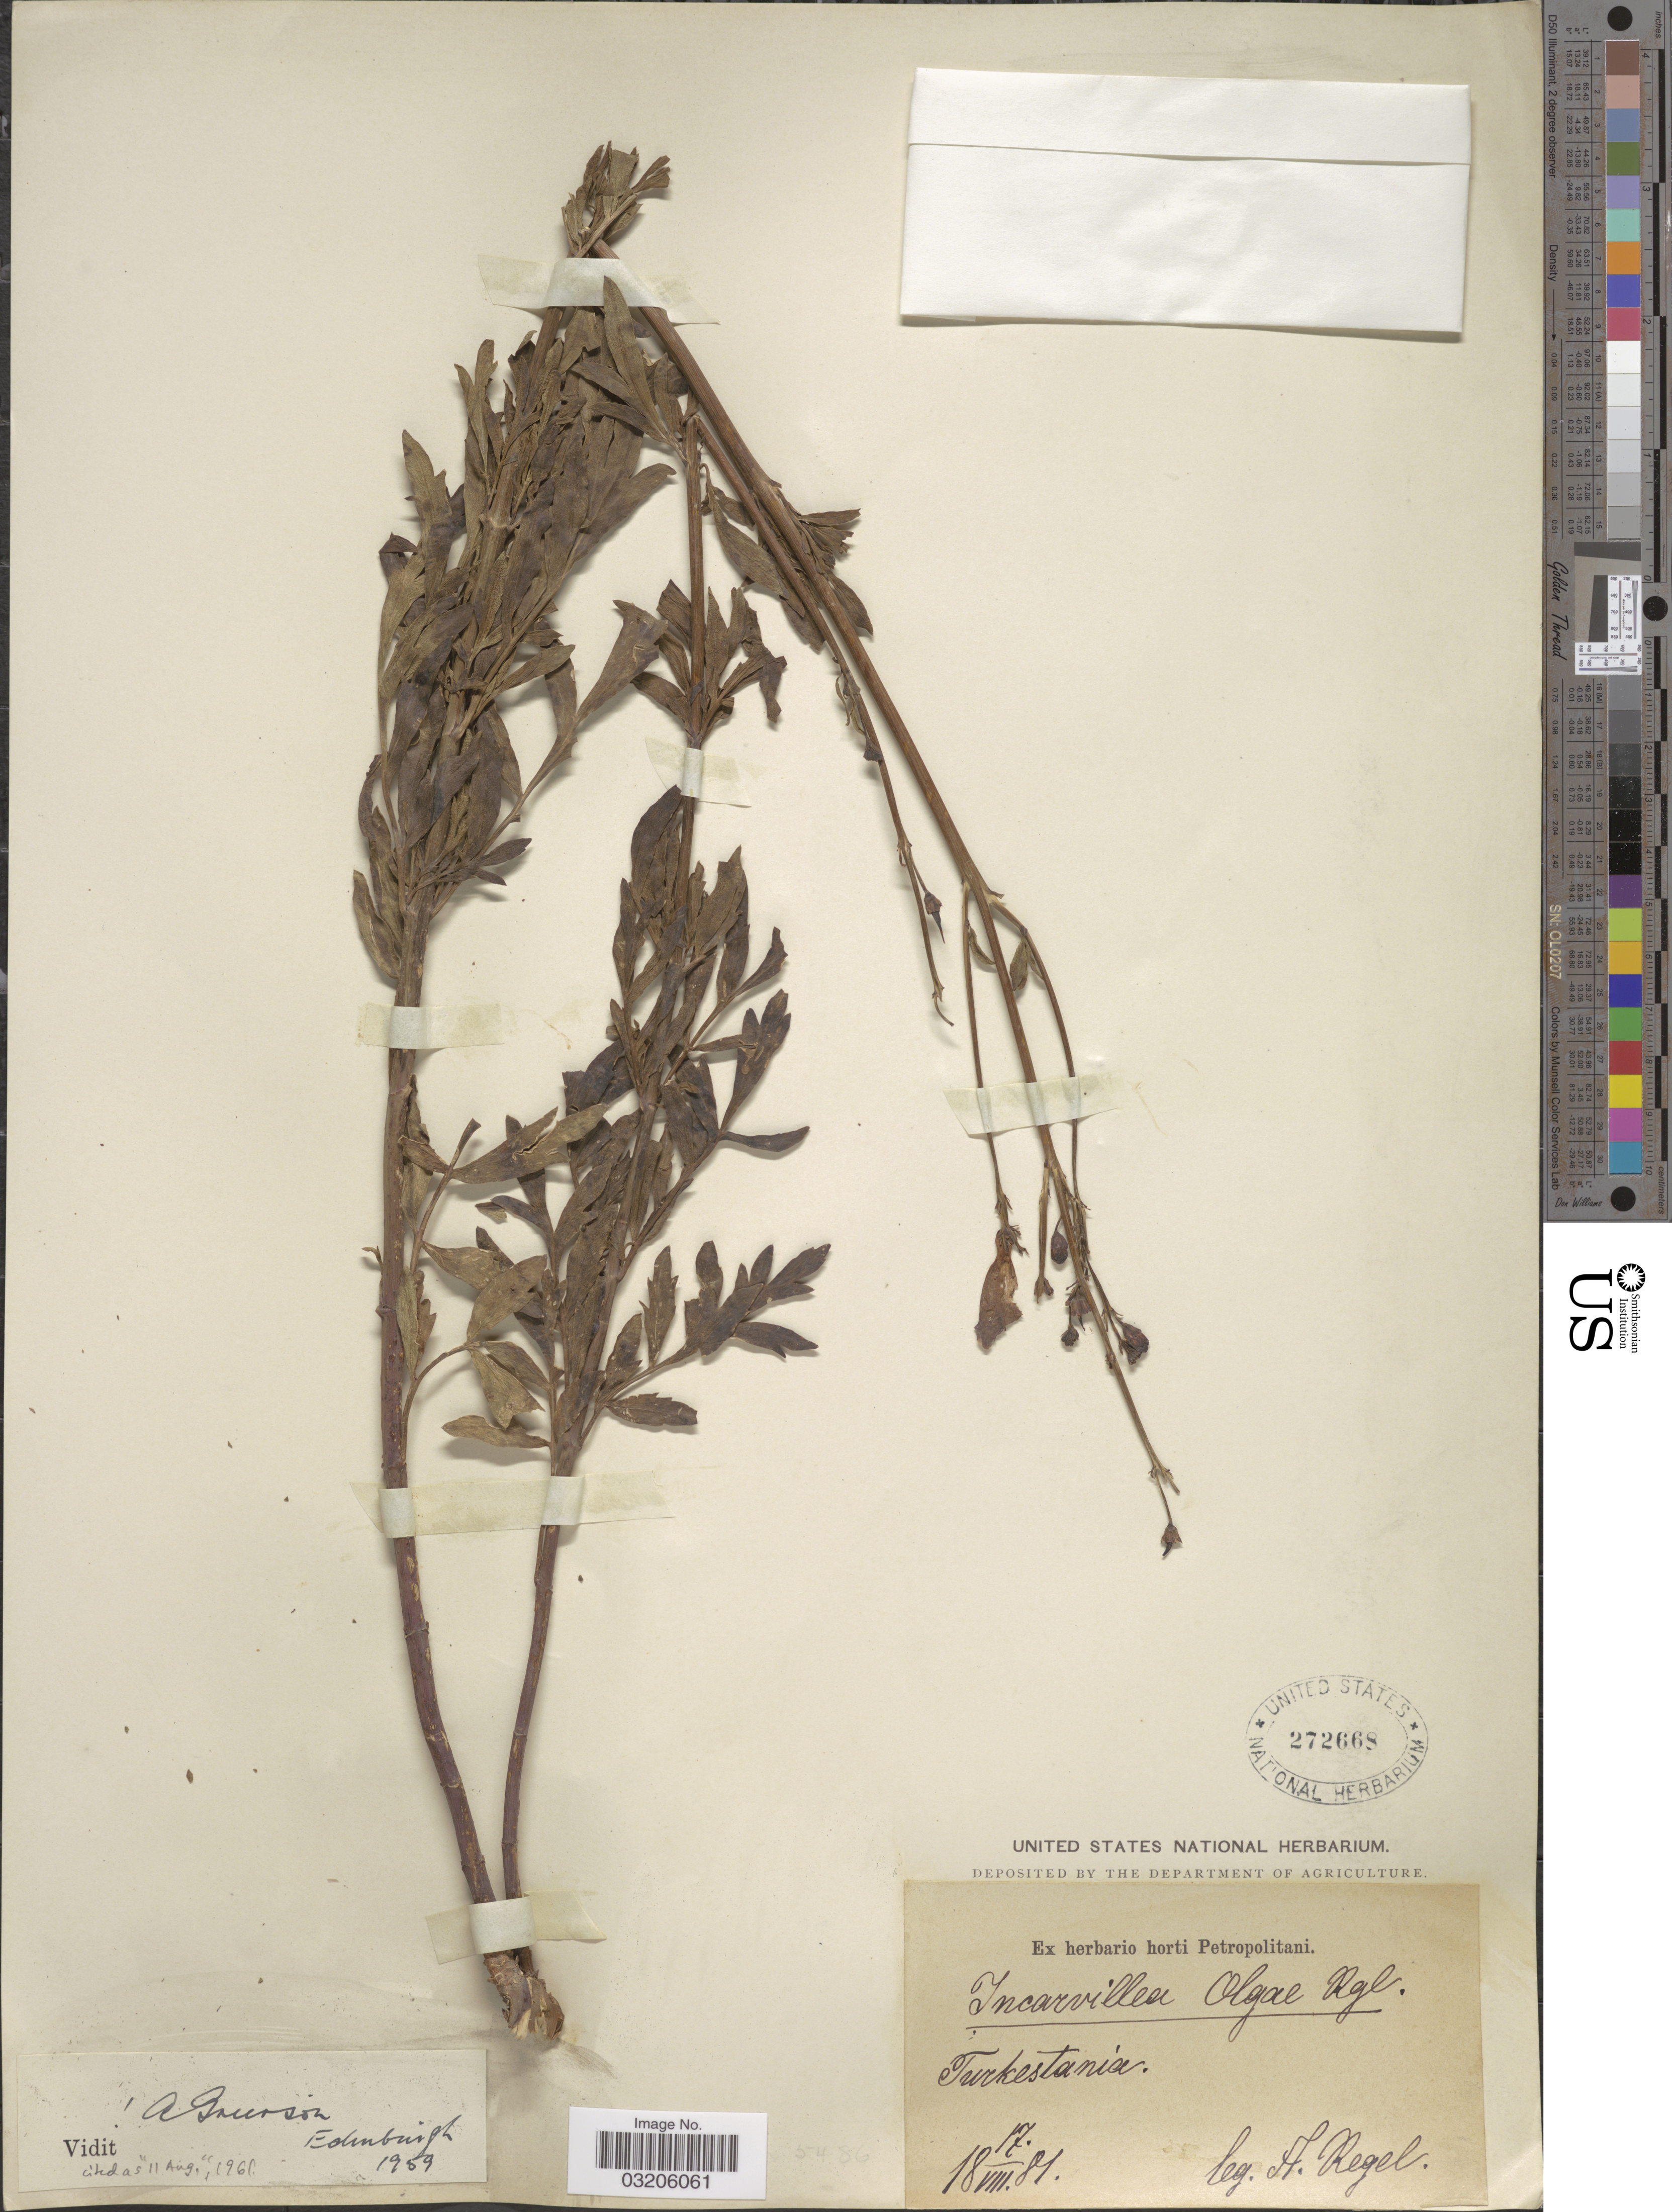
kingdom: Plantae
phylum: Tracheophyta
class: Magnoliopsida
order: Lamiales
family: Bignoniaceae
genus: Incarvillea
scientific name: Incarvillea olgae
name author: Regel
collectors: A. Regel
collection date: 1881-08-17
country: Kazakhstan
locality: Turkistan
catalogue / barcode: US 272668